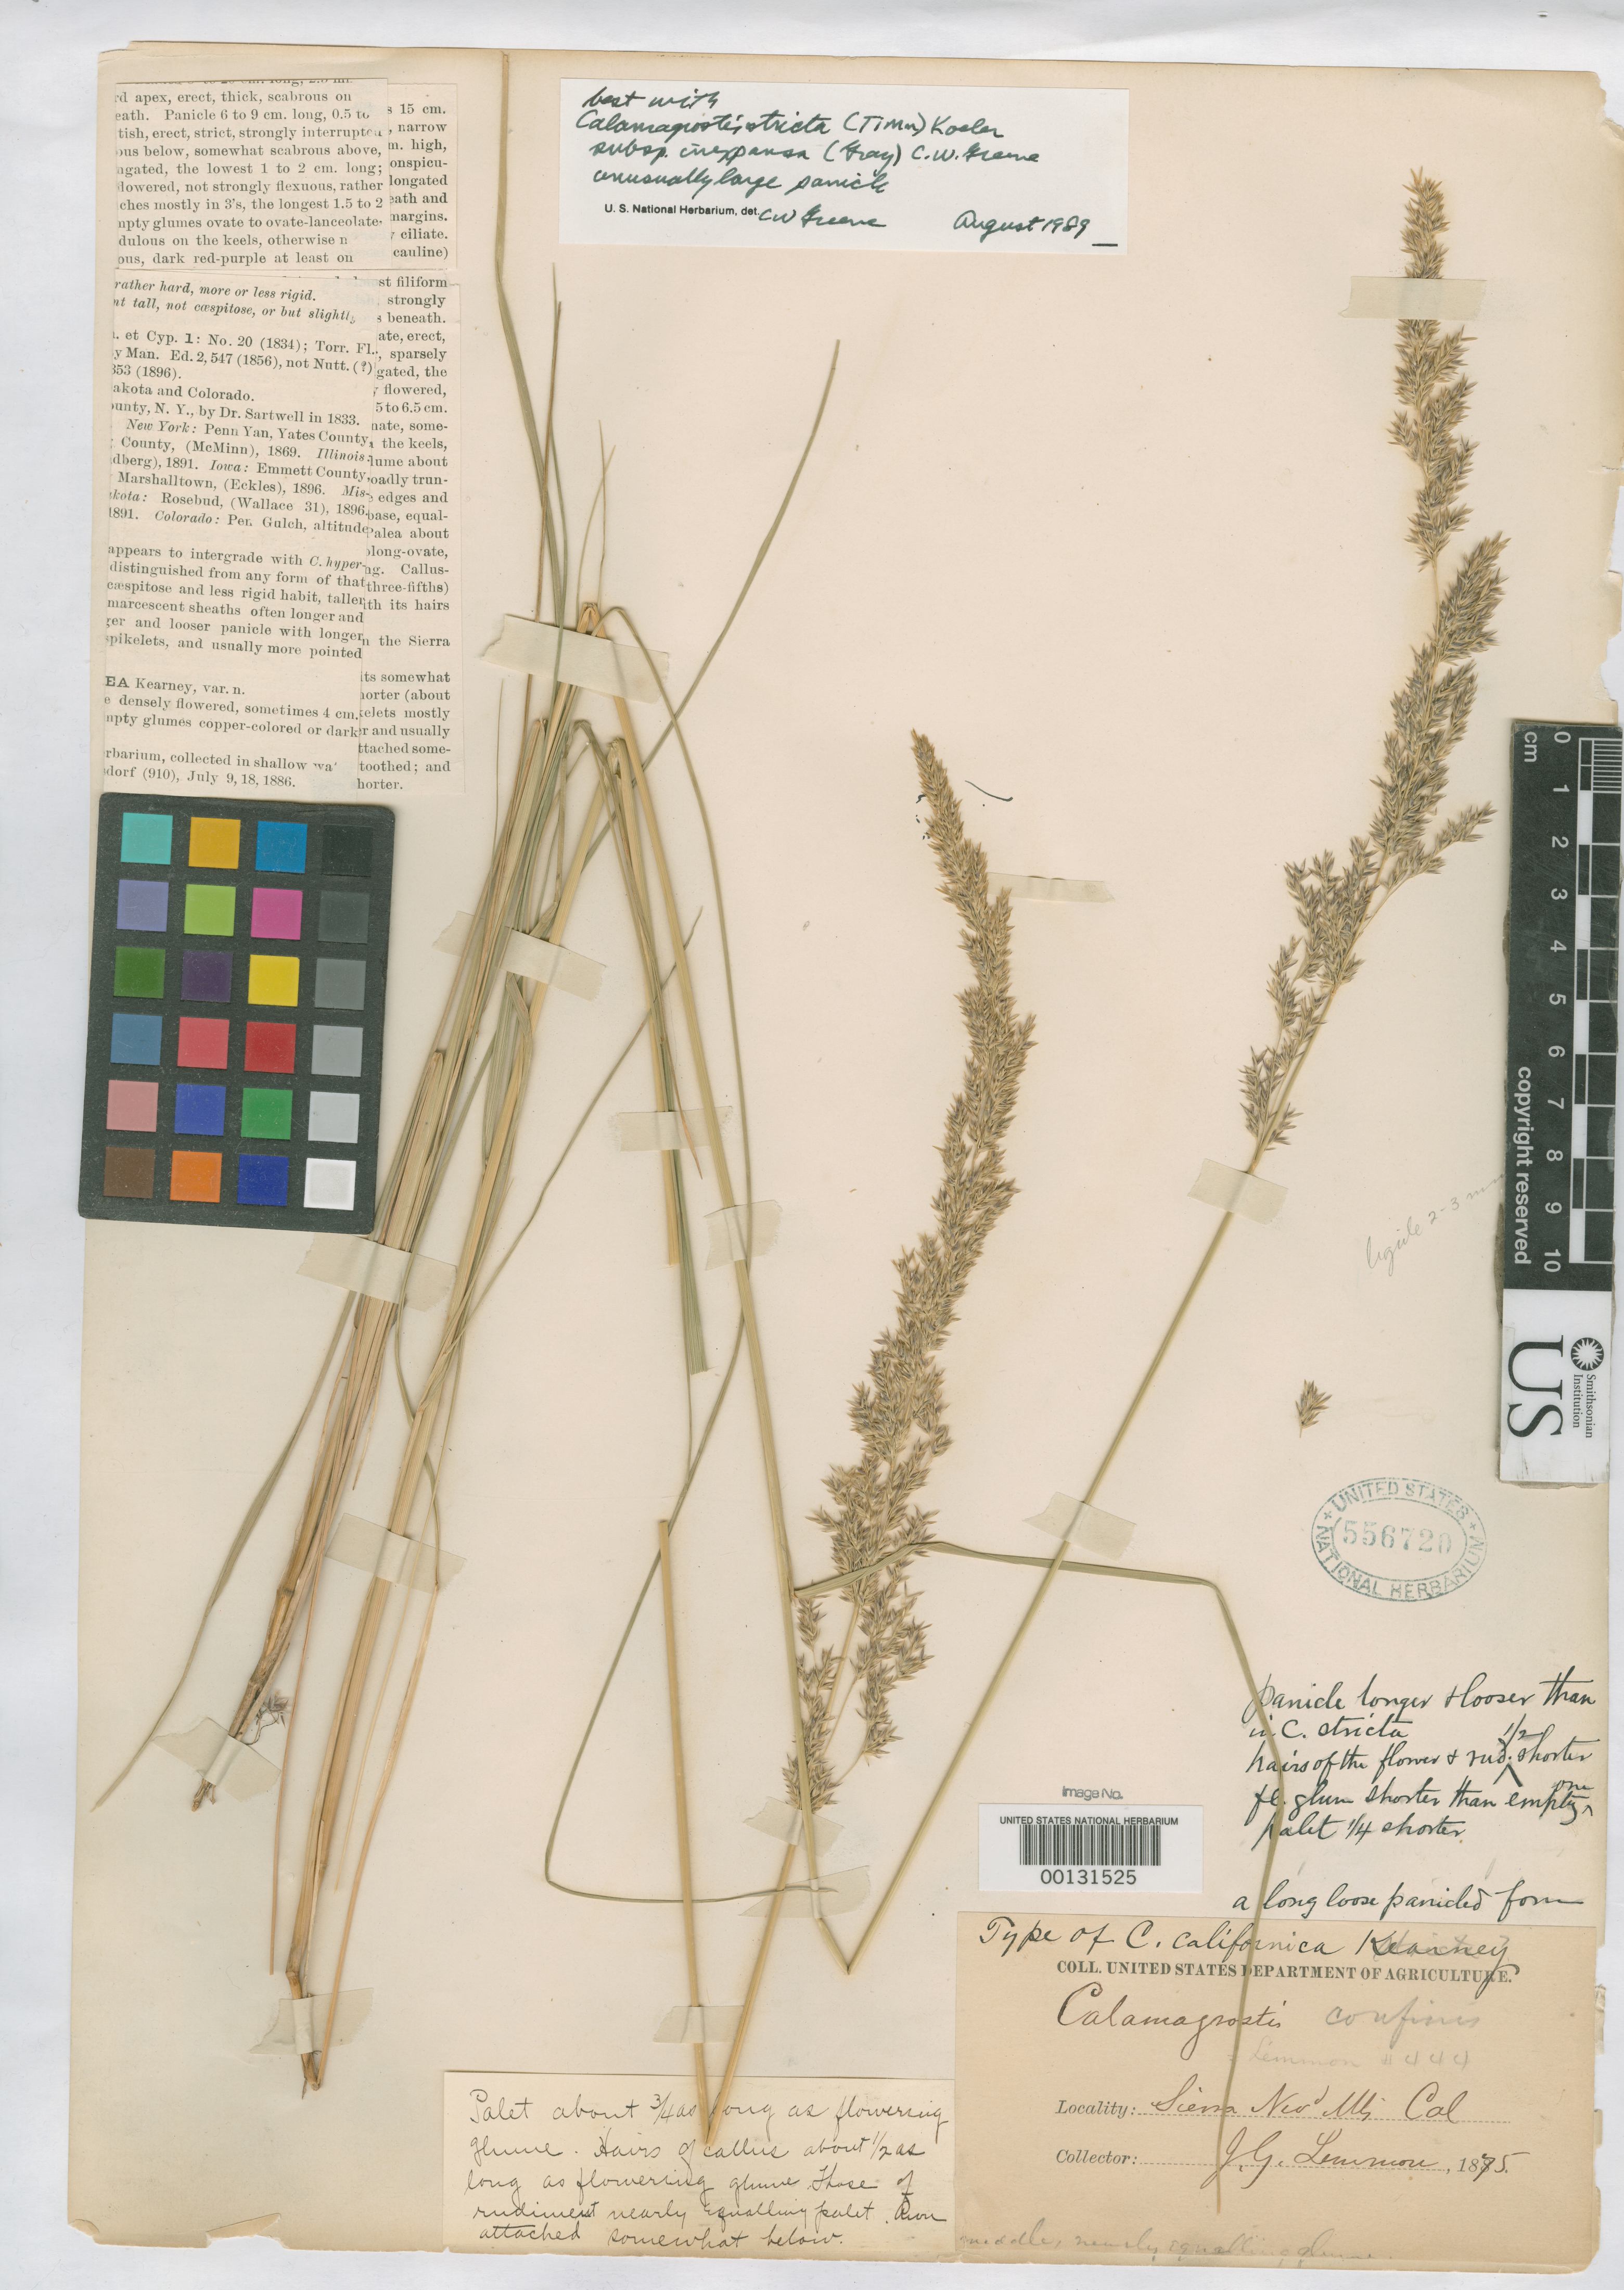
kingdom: Plantae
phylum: Tracheophyta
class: Liliopsida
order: Poales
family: Poaceae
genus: Calamagrostis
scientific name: Calamagrostis californica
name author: Kearney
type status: Holotype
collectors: J. G. Lemmon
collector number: (444)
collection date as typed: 1875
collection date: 1875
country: United States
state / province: California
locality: Sierra Nevada Mts.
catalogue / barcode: US 556720